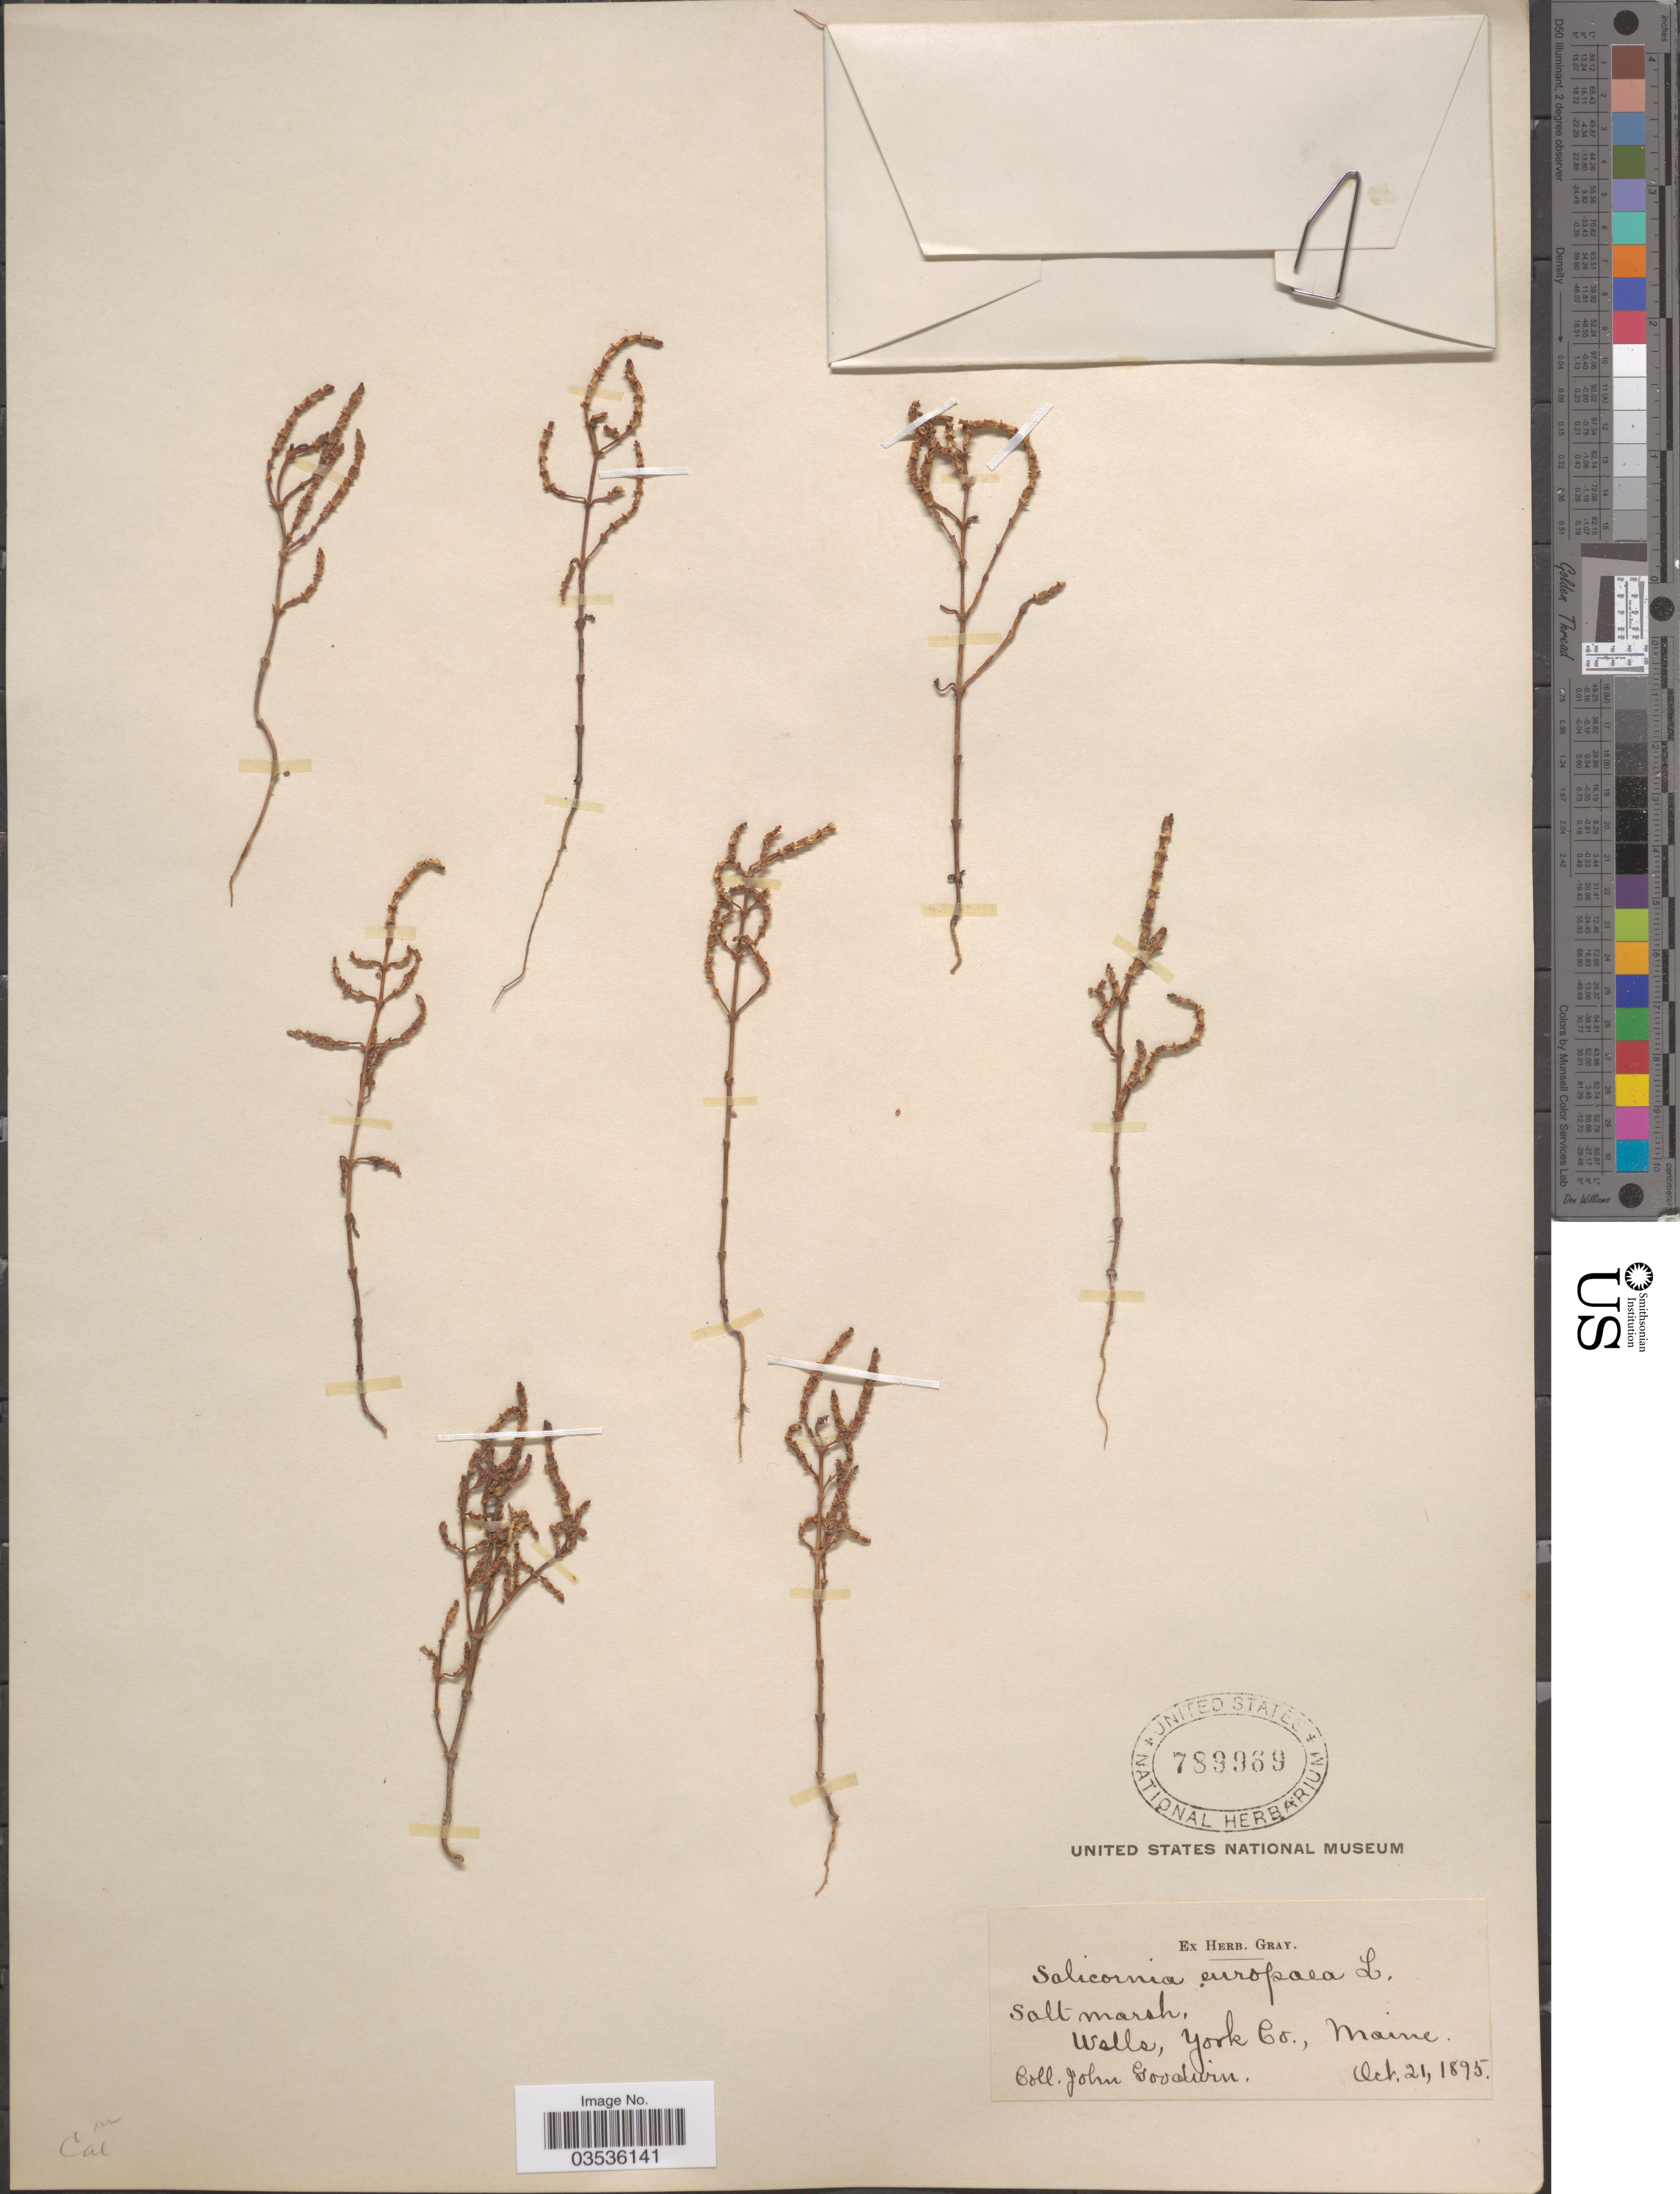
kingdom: Plantae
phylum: Tracheophyta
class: Magnoliopsida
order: Caryophyllales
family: Amaranthaceae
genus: Salicornia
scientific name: Salicornia europaea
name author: L.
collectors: J. Goodwin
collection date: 1895-10-21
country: United States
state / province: Maine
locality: Walls, New York Co.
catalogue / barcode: US 789969